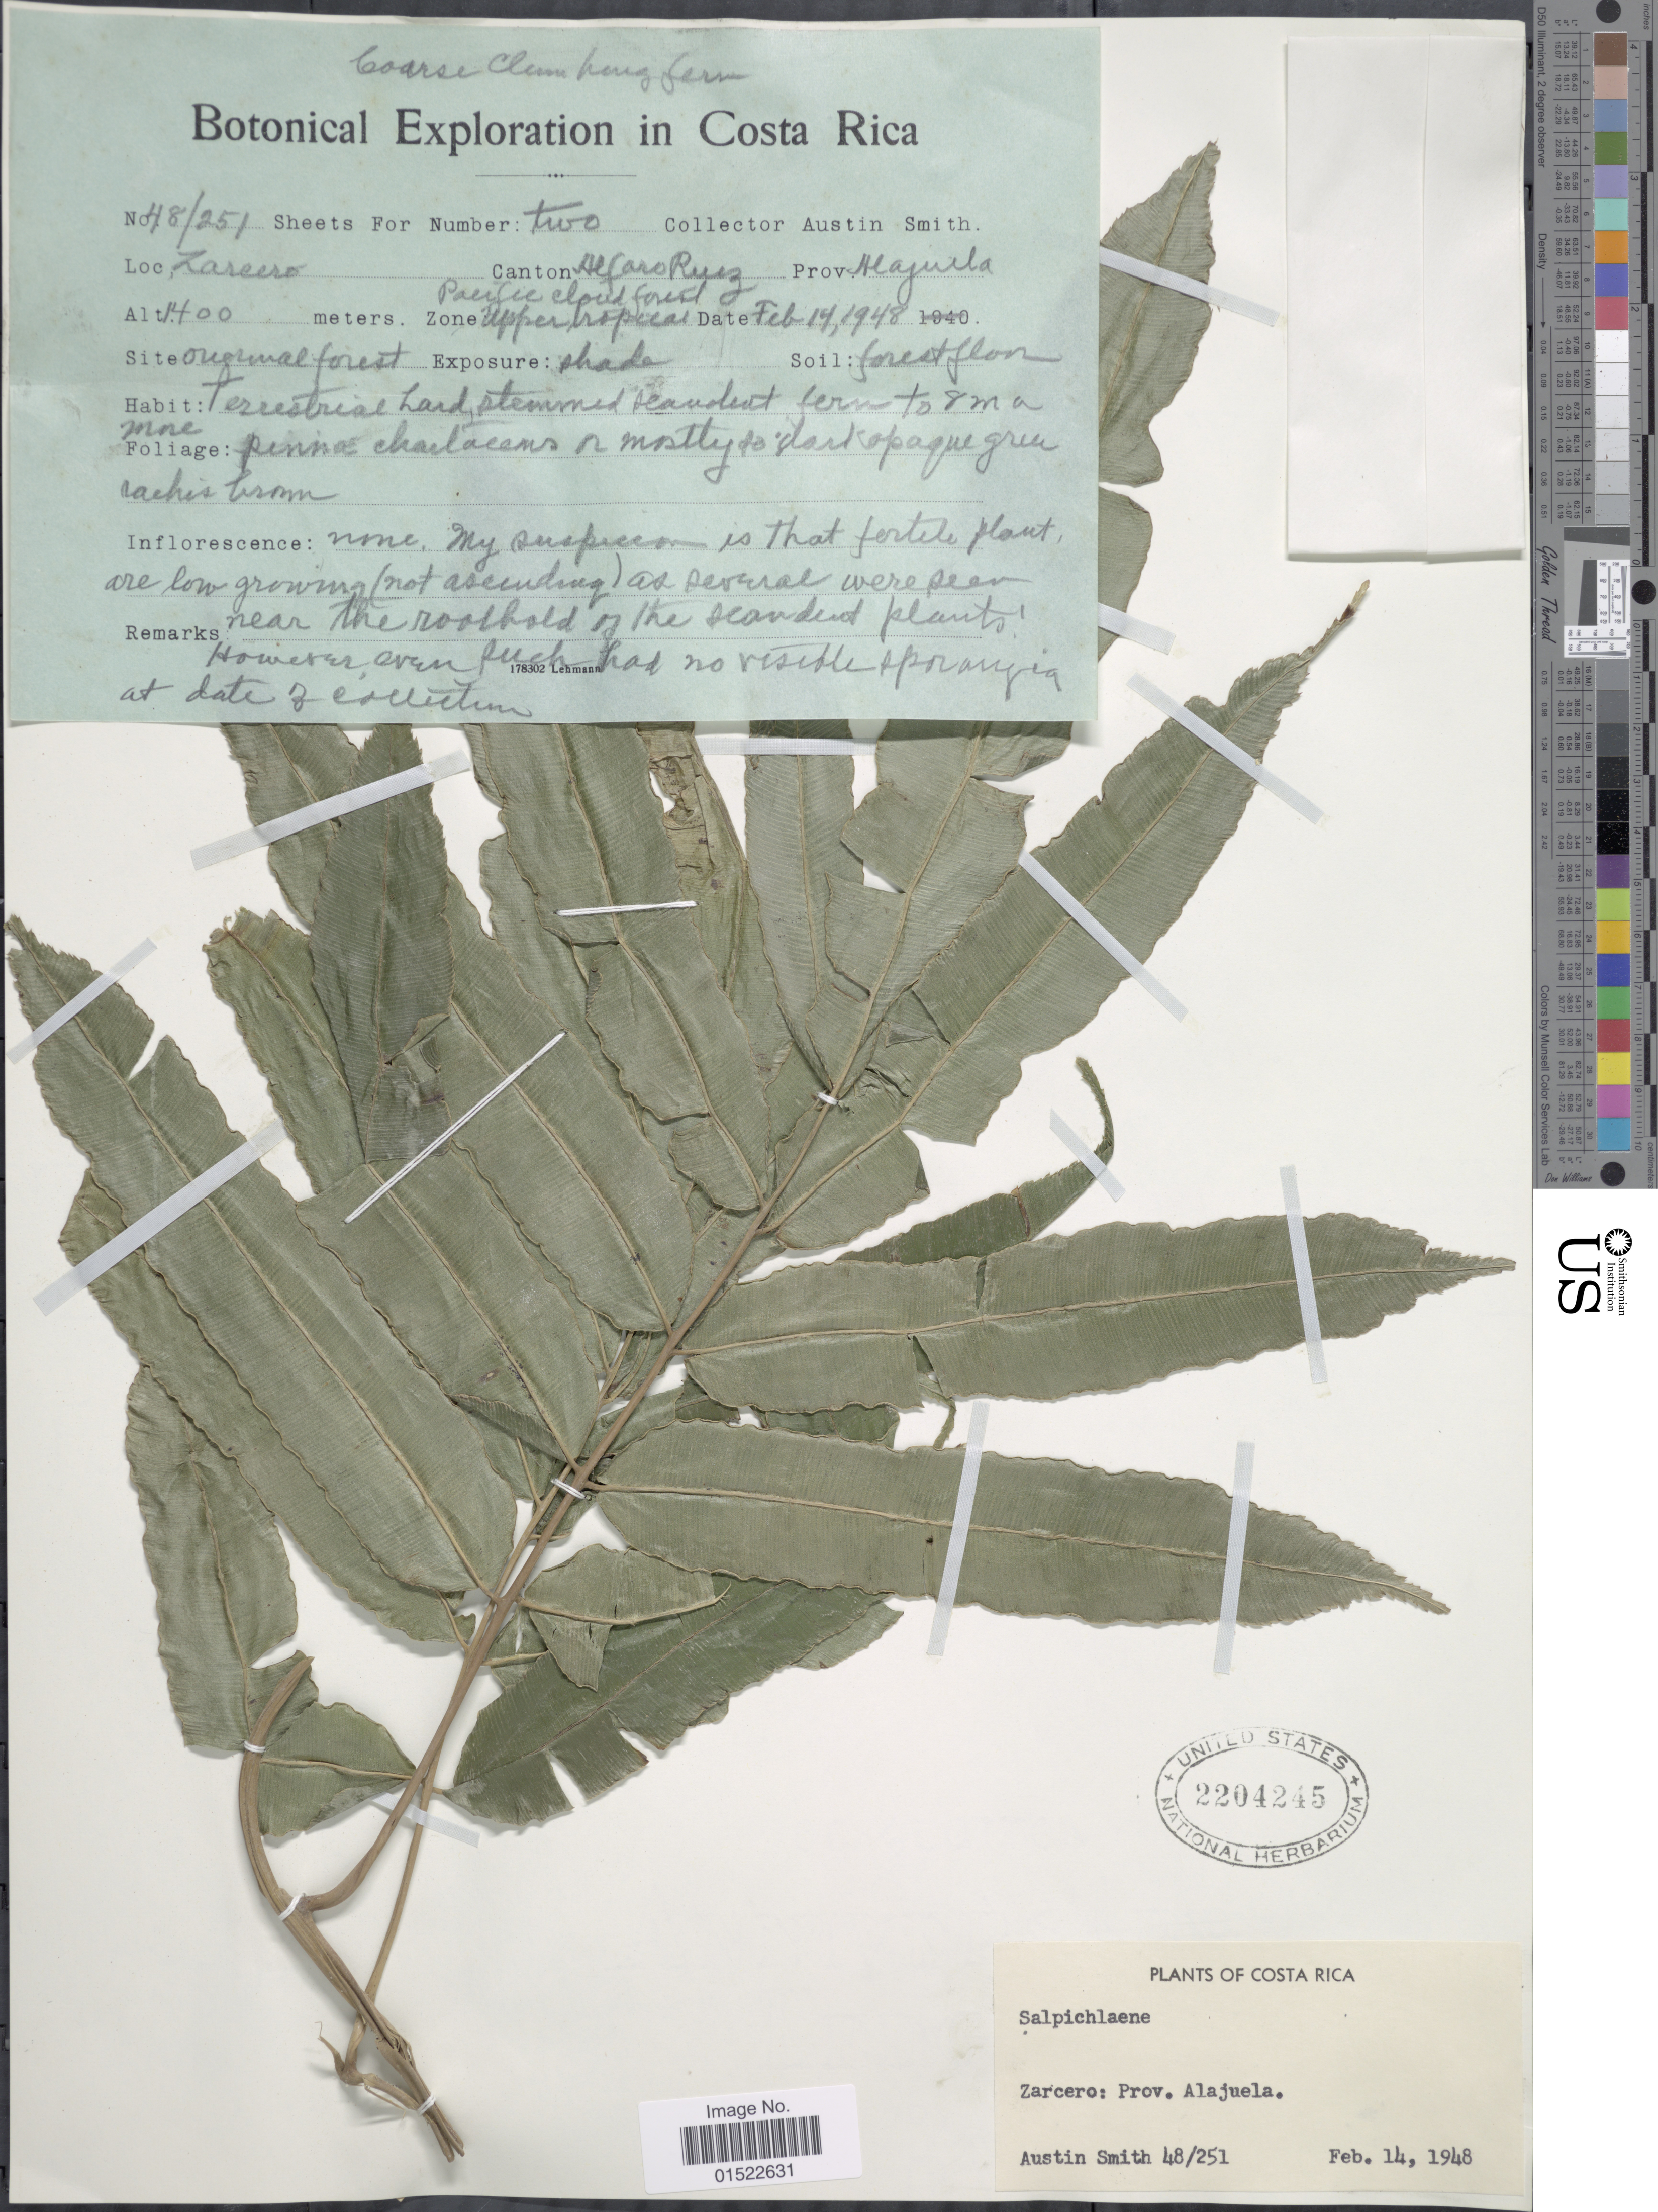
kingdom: Plantae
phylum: Tracheophyta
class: Polypodiopsida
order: Polypodiales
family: Blechnaceae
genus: Salpichlaena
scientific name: Salpichlaena volubilis subsp. volubilis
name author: (Kaulf.) J. Sm.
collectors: Aust P. Smith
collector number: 48/251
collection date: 1948-02-14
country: Costa Rica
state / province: Alajuela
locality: Zarcero, Canton al Faro Ruiz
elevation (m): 1400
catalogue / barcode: US 2204245